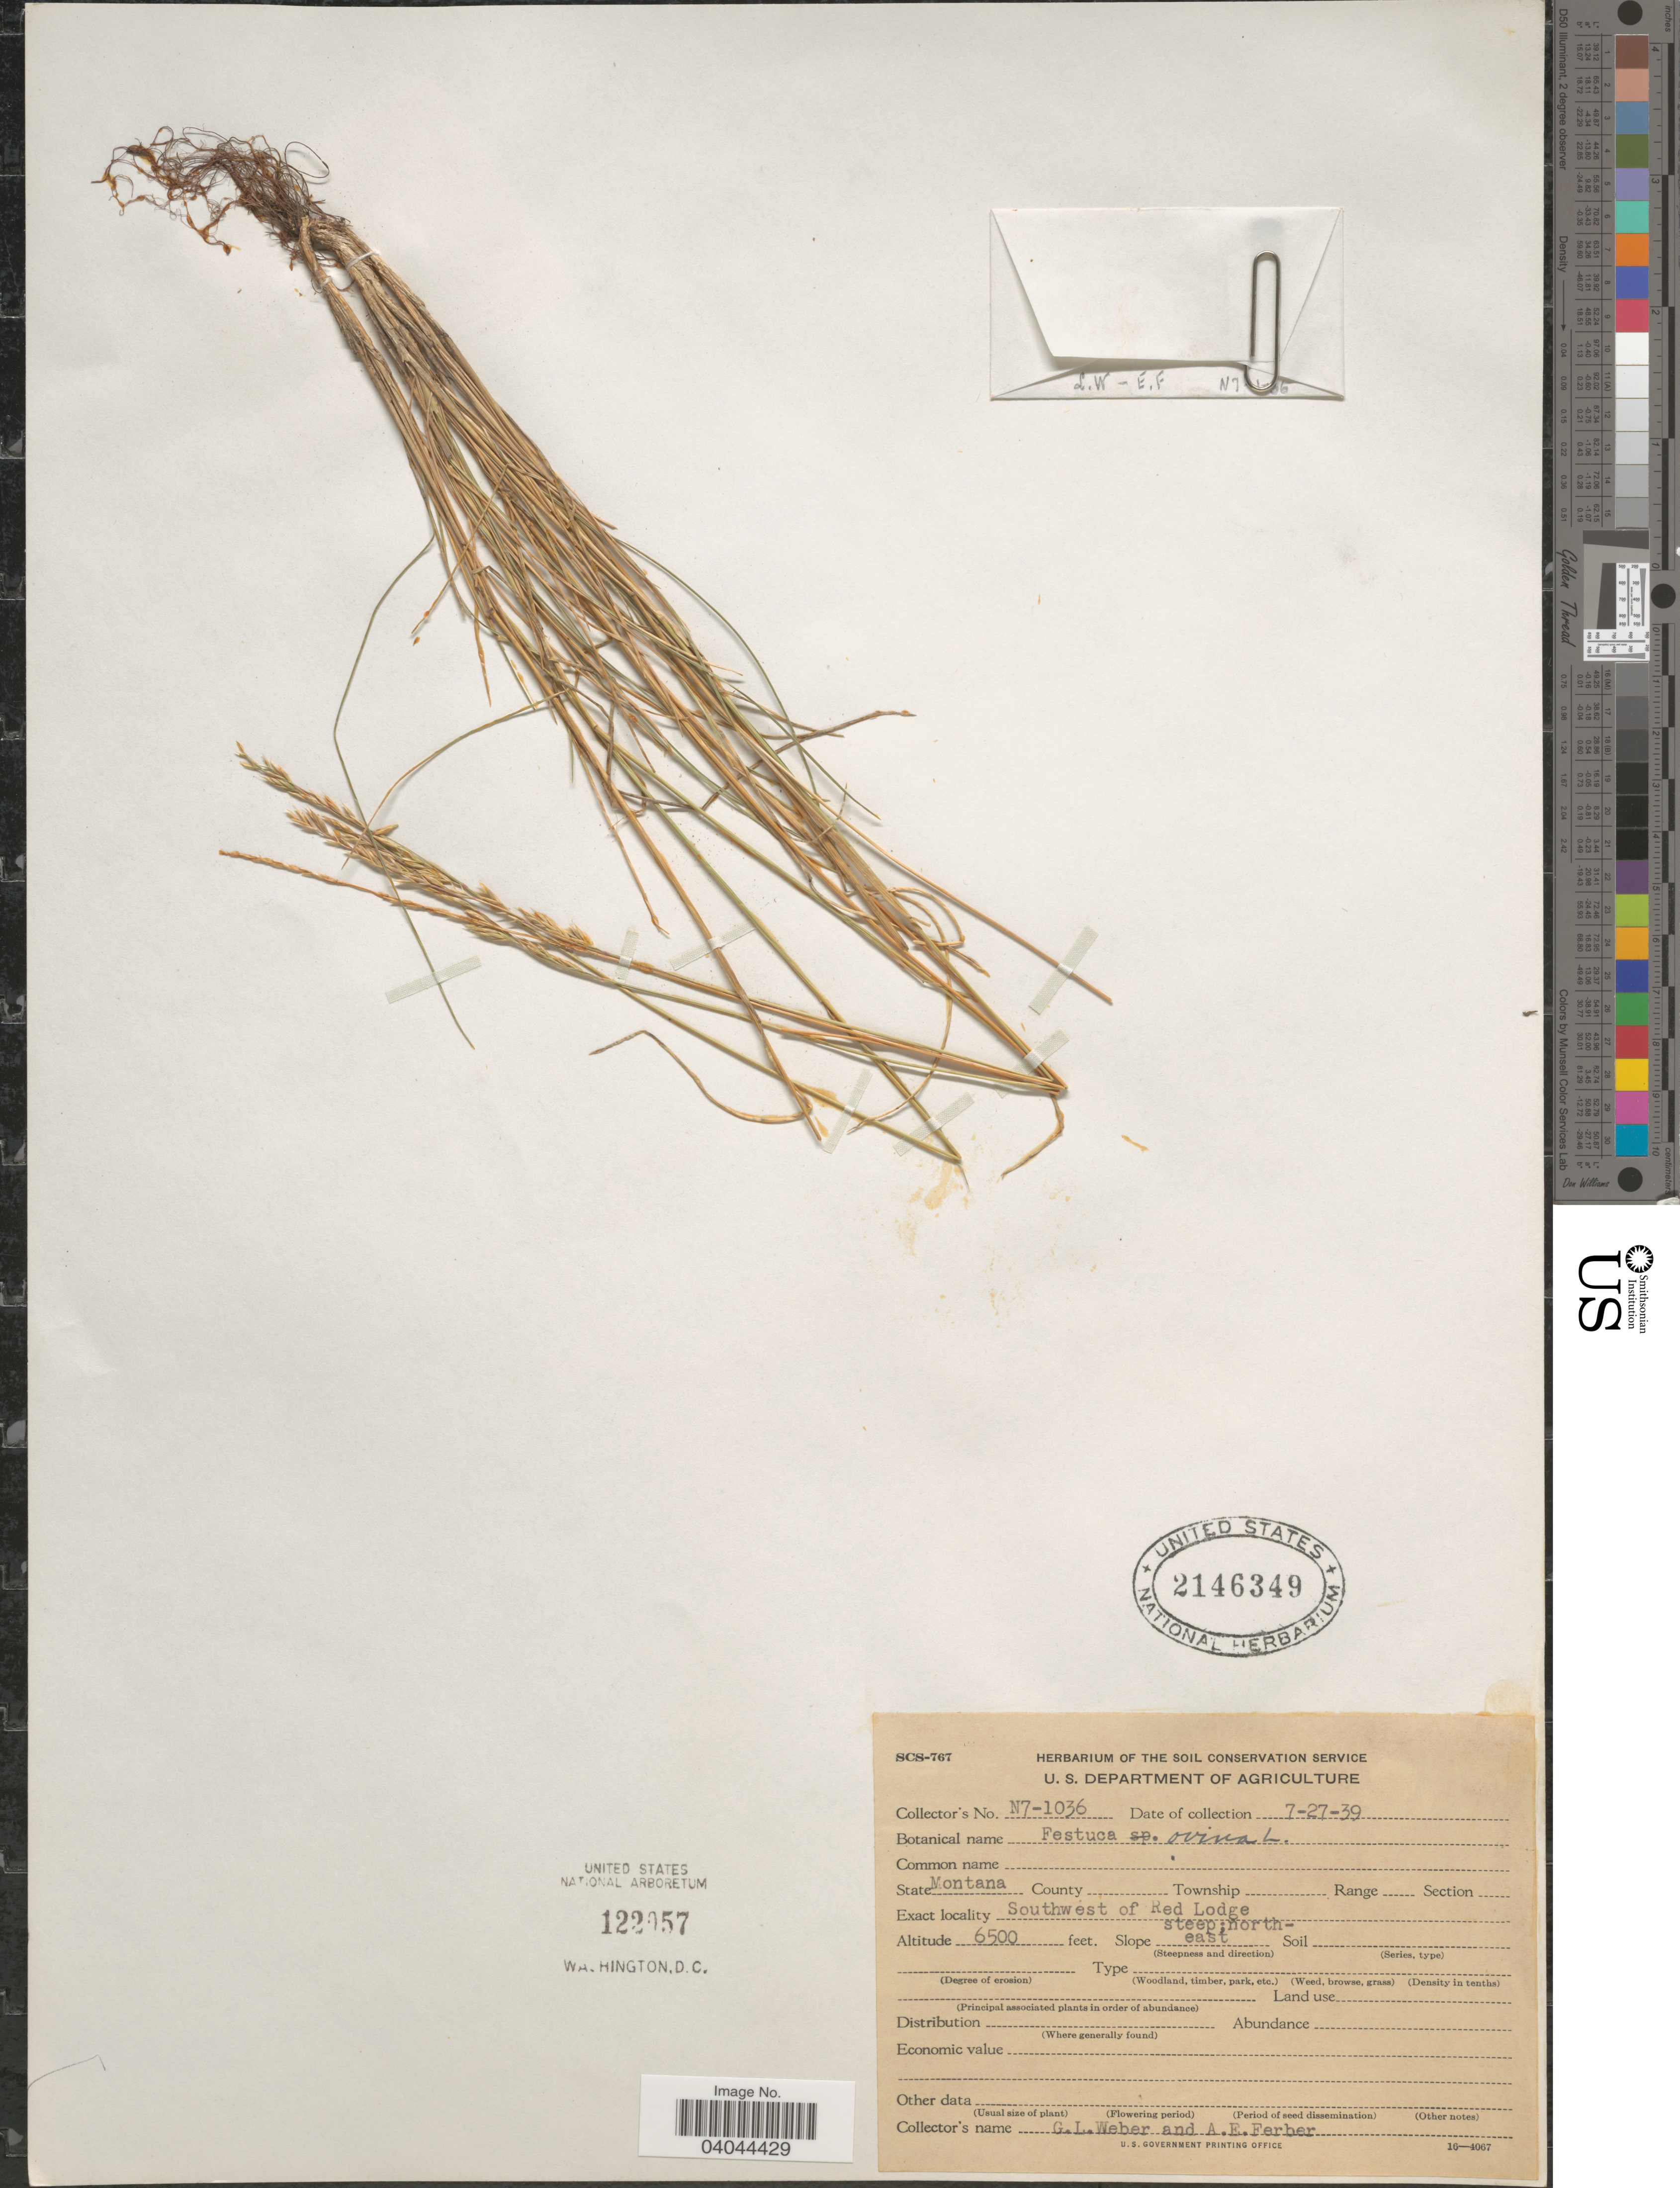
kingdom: Plantae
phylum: Tracheophyta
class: Liliopsida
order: Poales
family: Poaceae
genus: Festuca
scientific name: Festuca ovina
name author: L.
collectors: G. Weber & A. Ferber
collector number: N7-1036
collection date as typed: Transcribed d/m/y: 27/7/39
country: United States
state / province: Montana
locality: Southwest of Red Lodge. Steep; north-east.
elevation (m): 1981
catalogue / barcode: US 2146349